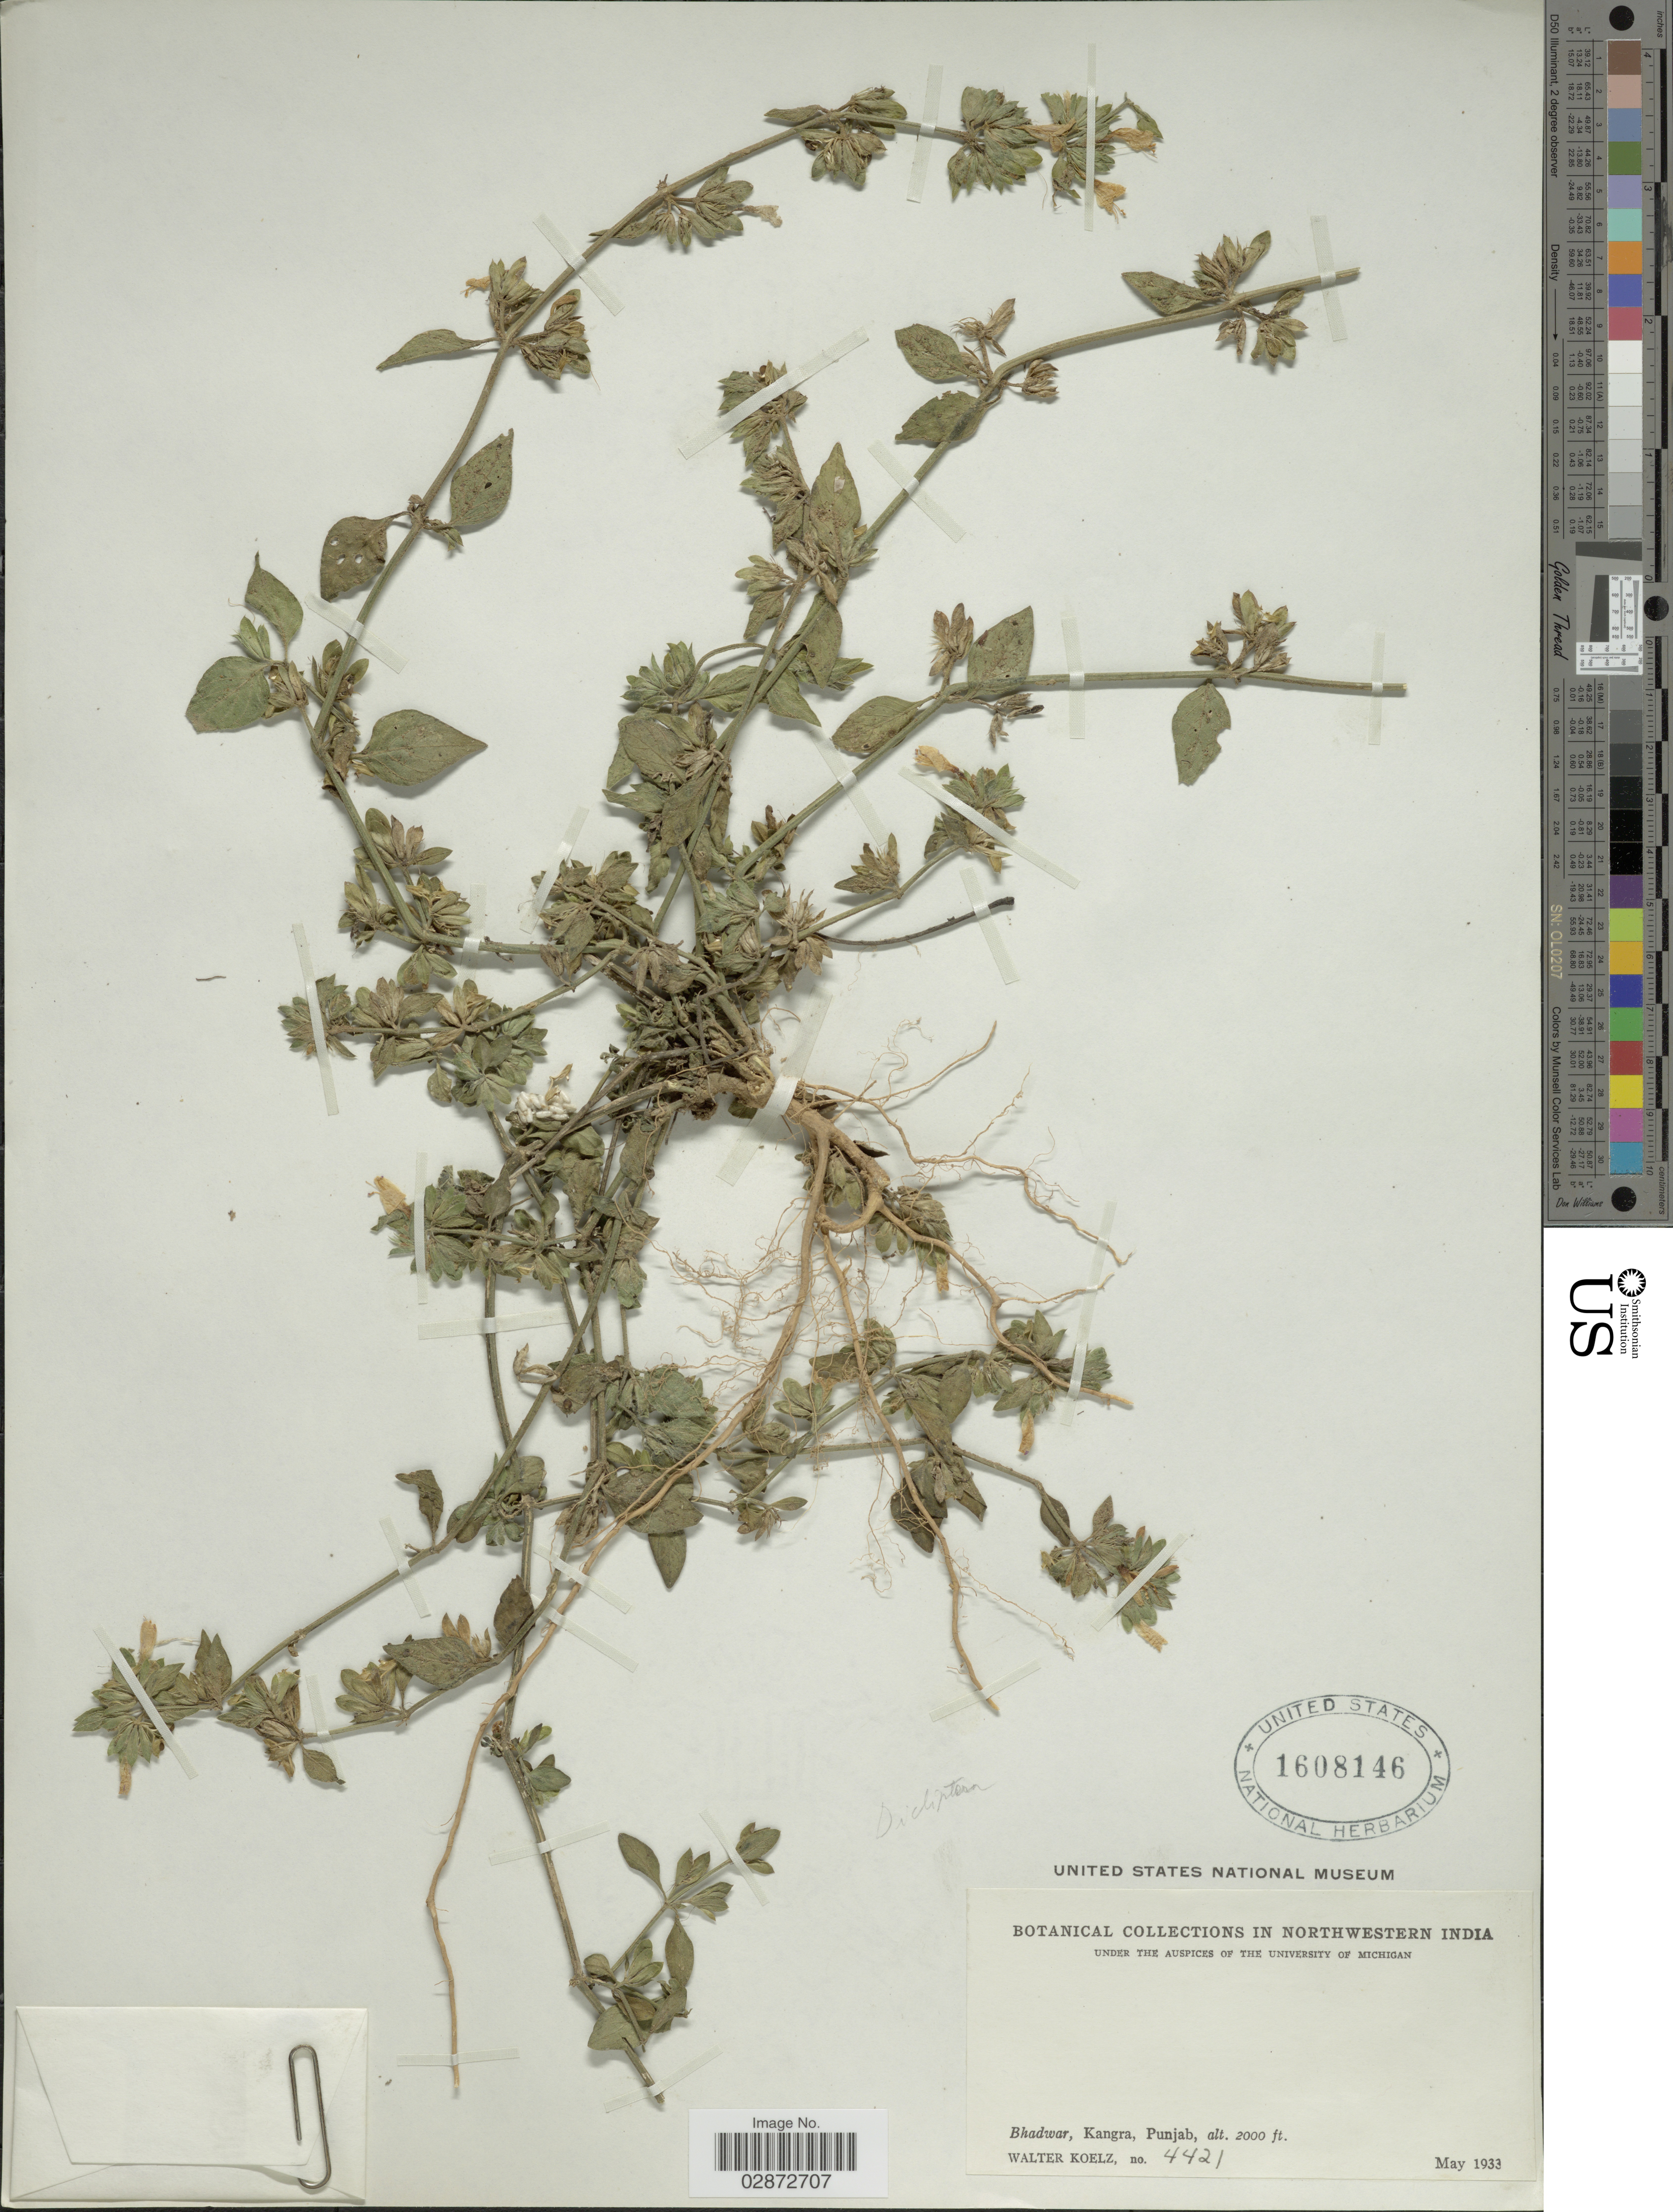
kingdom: Plantae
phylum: Tracheophyta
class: Magnoliopsida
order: Lamiales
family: Acanthaceae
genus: Dicliptera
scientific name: Dicliptera sp.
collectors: W. N. Koelz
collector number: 4421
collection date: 1933-05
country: India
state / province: Himachal Pradesh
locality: Northwestern India. Bhadwar, Kangra, Punjab.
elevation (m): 610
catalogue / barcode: US 1608146